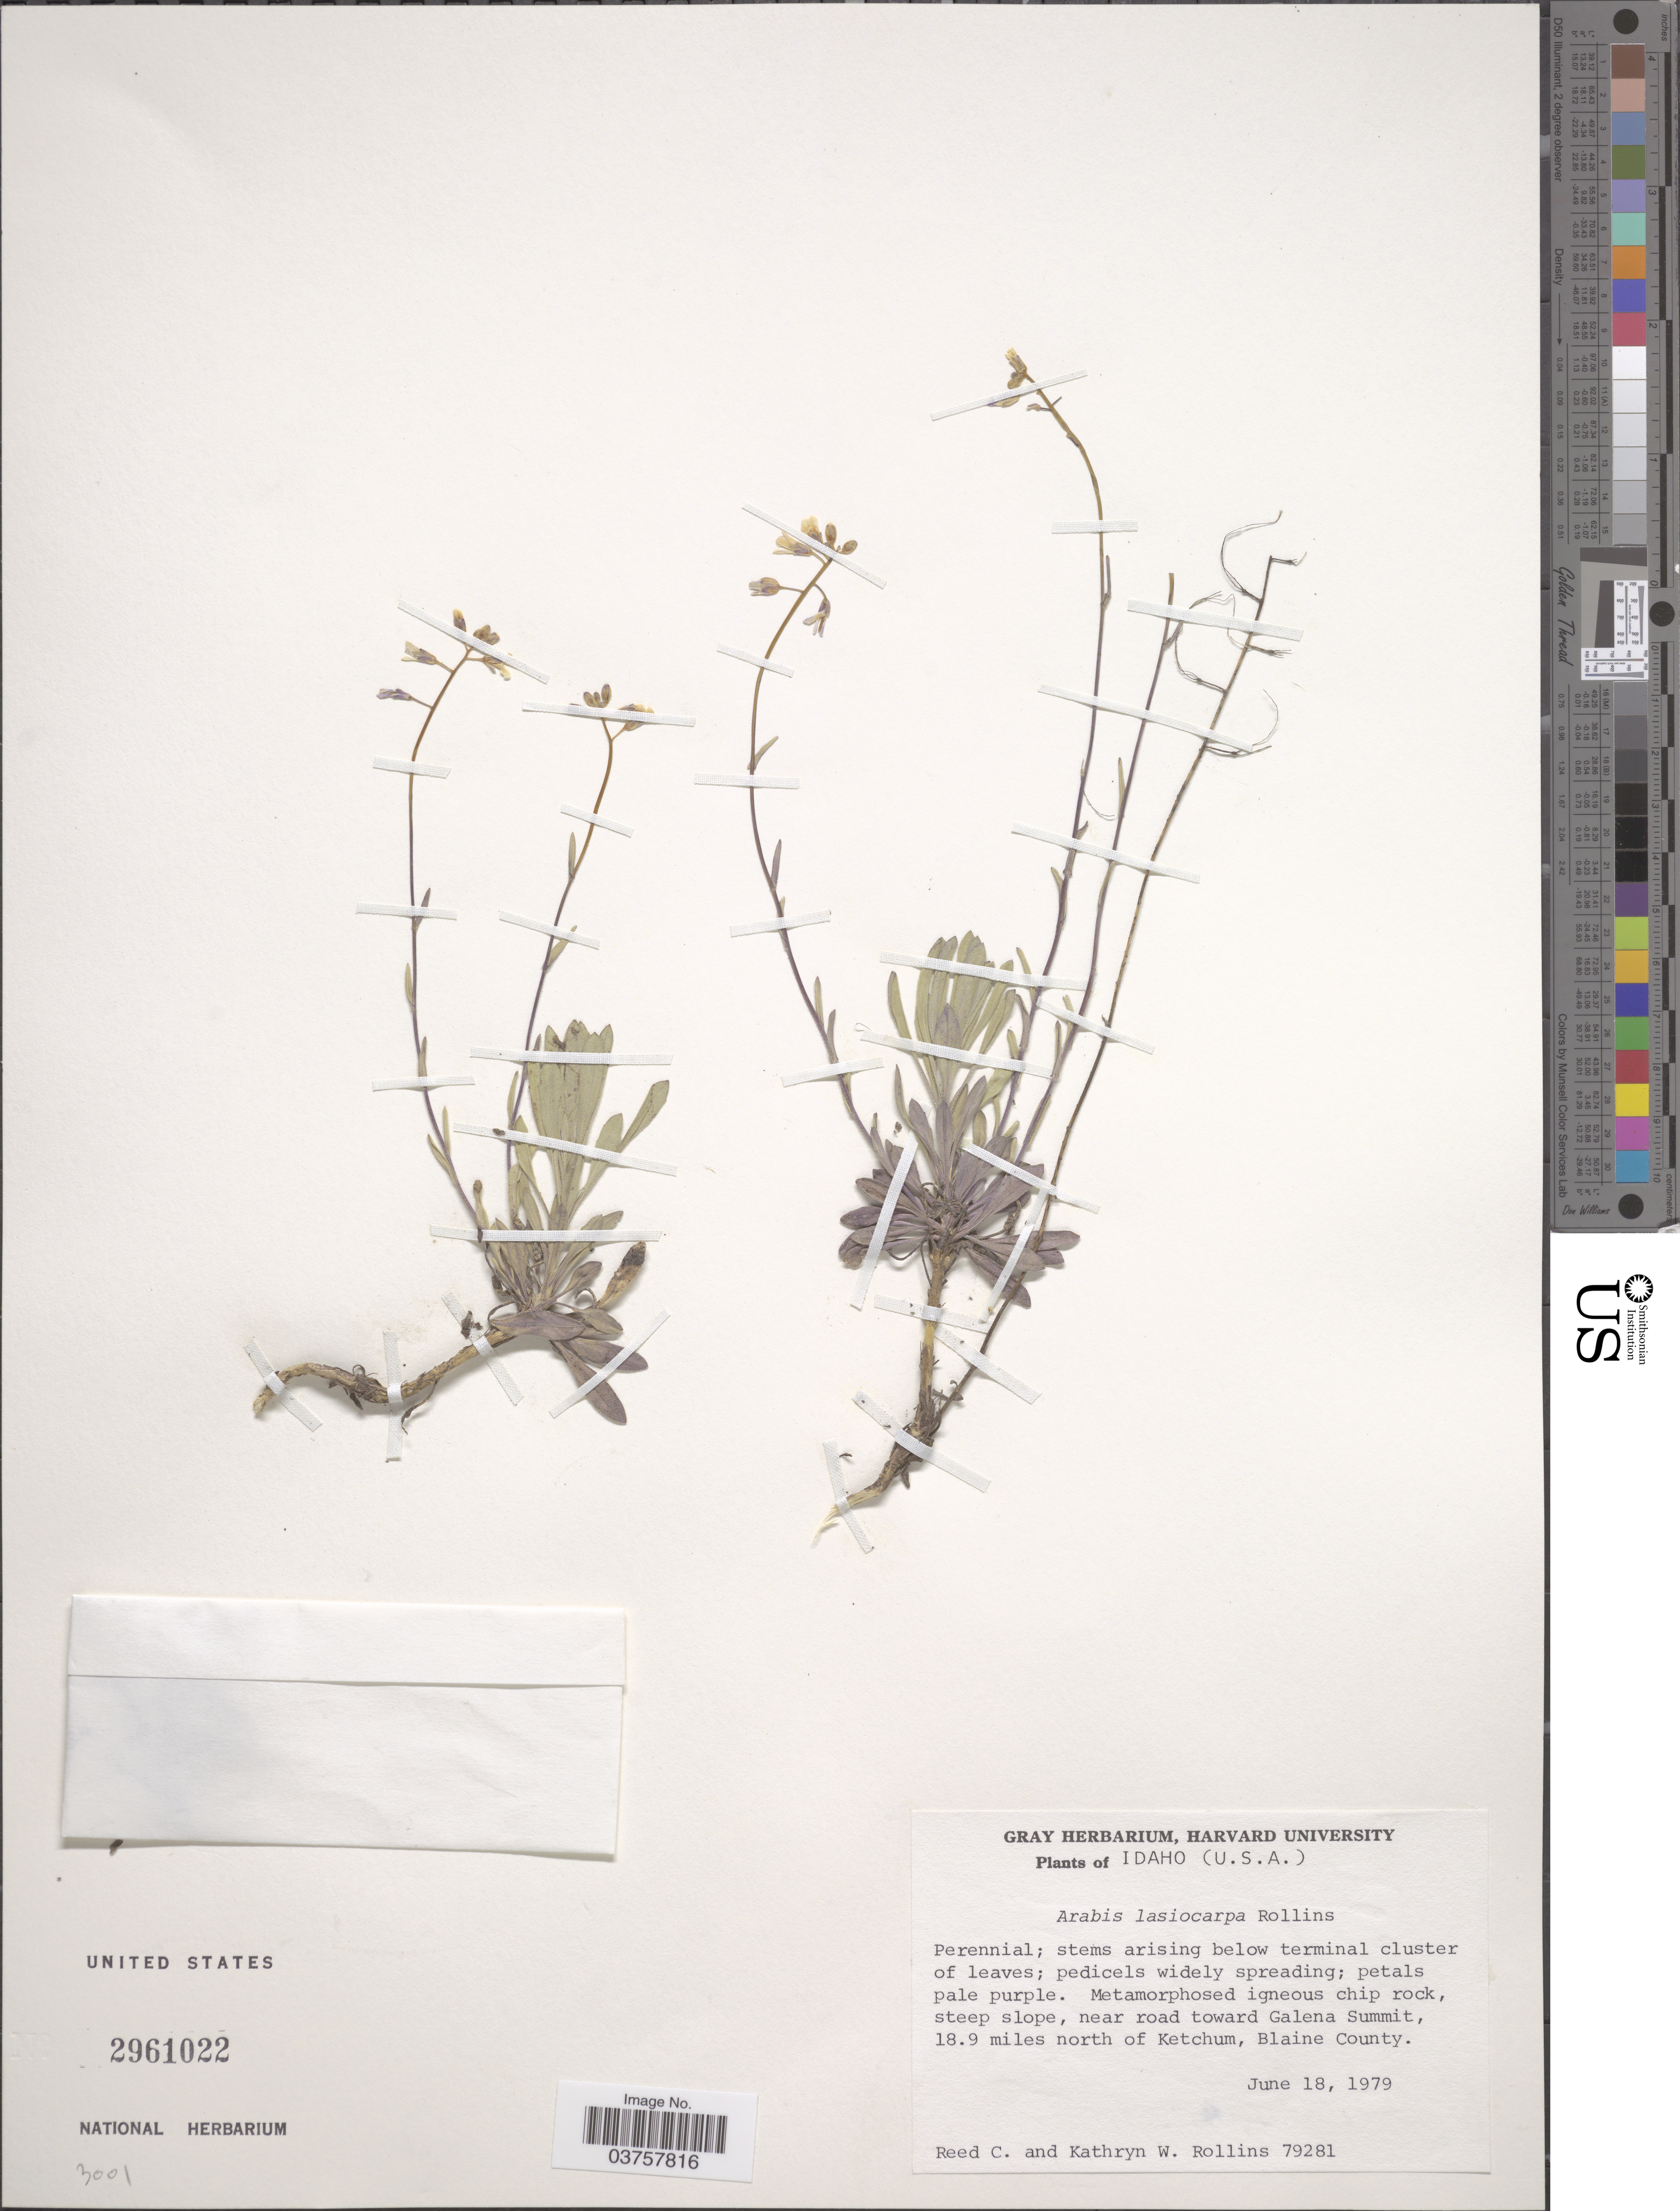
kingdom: Plantae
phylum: Tracheophyta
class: Magnoliopsida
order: Brassicales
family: Brassicaceae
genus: Arabis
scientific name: Arabis lasiocarpa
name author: Rollins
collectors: R. C. Rollins & K. W. Rollins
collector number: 79281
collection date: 1979-06-18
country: United States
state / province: Idaho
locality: Near road toward Galena Summit, 18.9 miles north of Ketchum, Blaine County.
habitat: metamorphosed igneous chip rock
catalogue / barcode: US 2961022